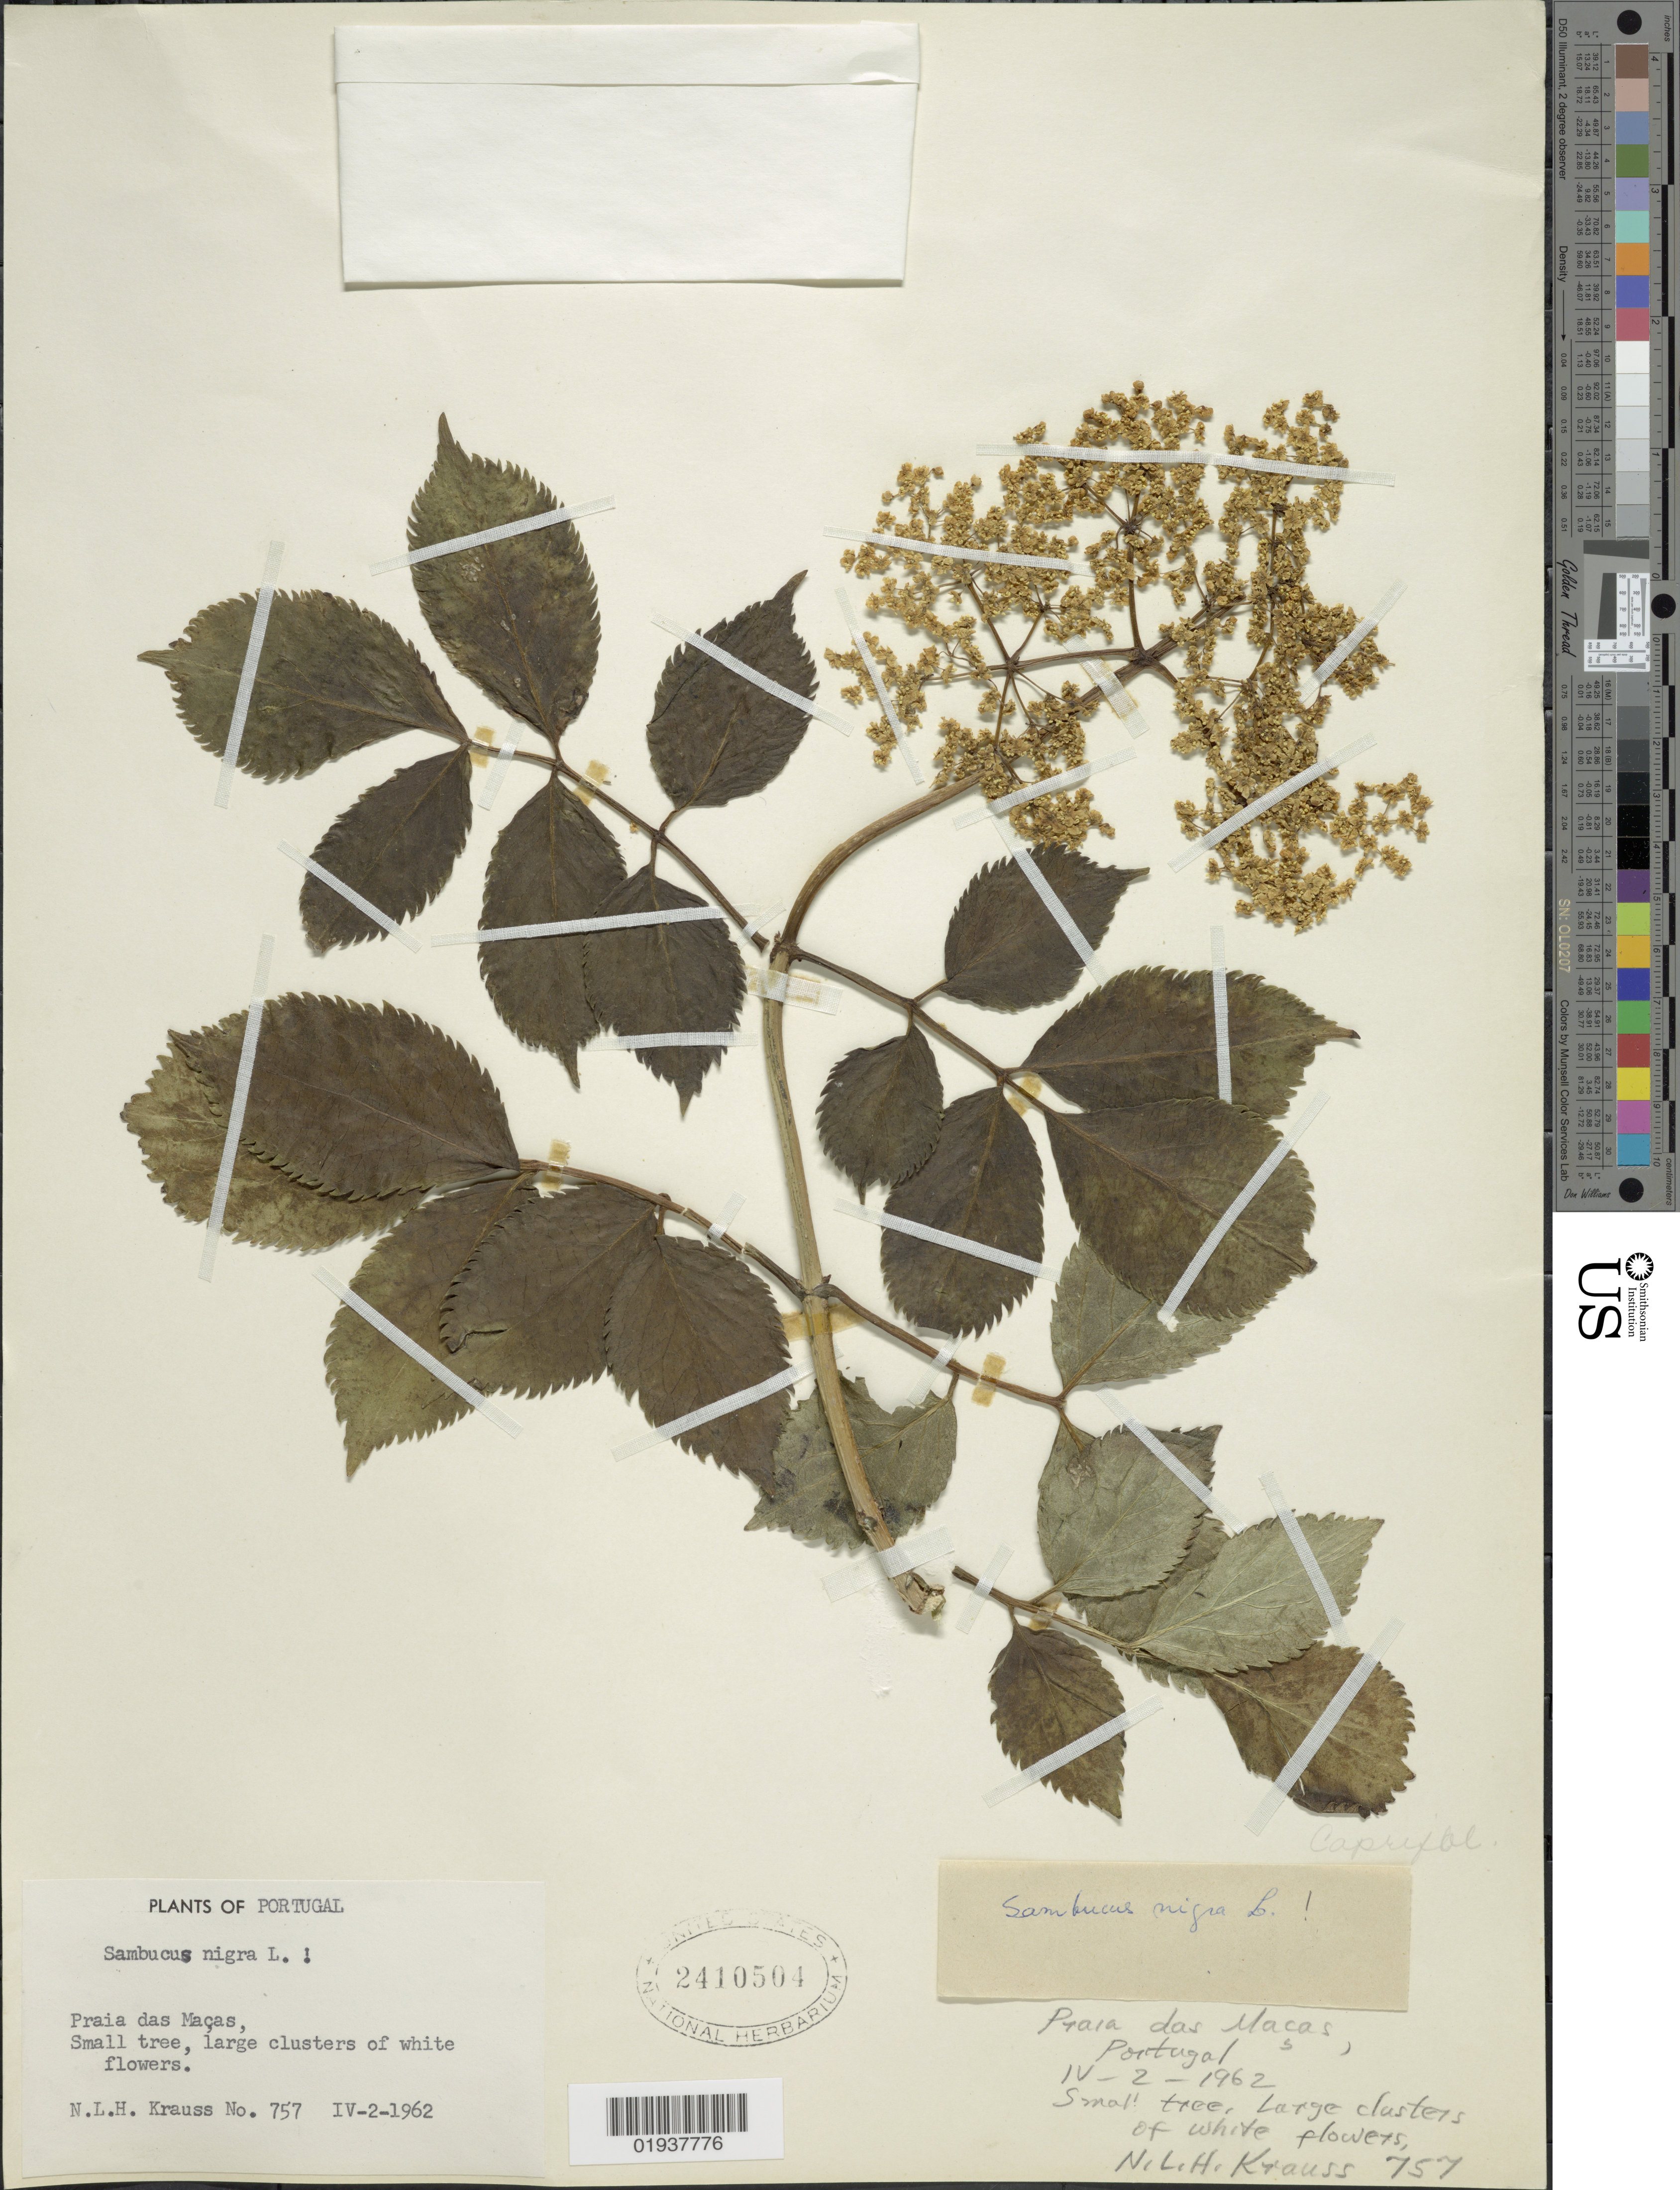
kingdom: Plantae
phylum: Tracheophyta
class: Magnoliopsida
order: Dipsacales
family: Viburnaceae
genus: Sambucus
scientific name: Sambucus nigra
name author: L.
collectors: N. Krauss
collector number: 757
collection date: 1962-04-02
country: Portugal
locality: Praia das Maças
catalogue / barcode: US 2410504